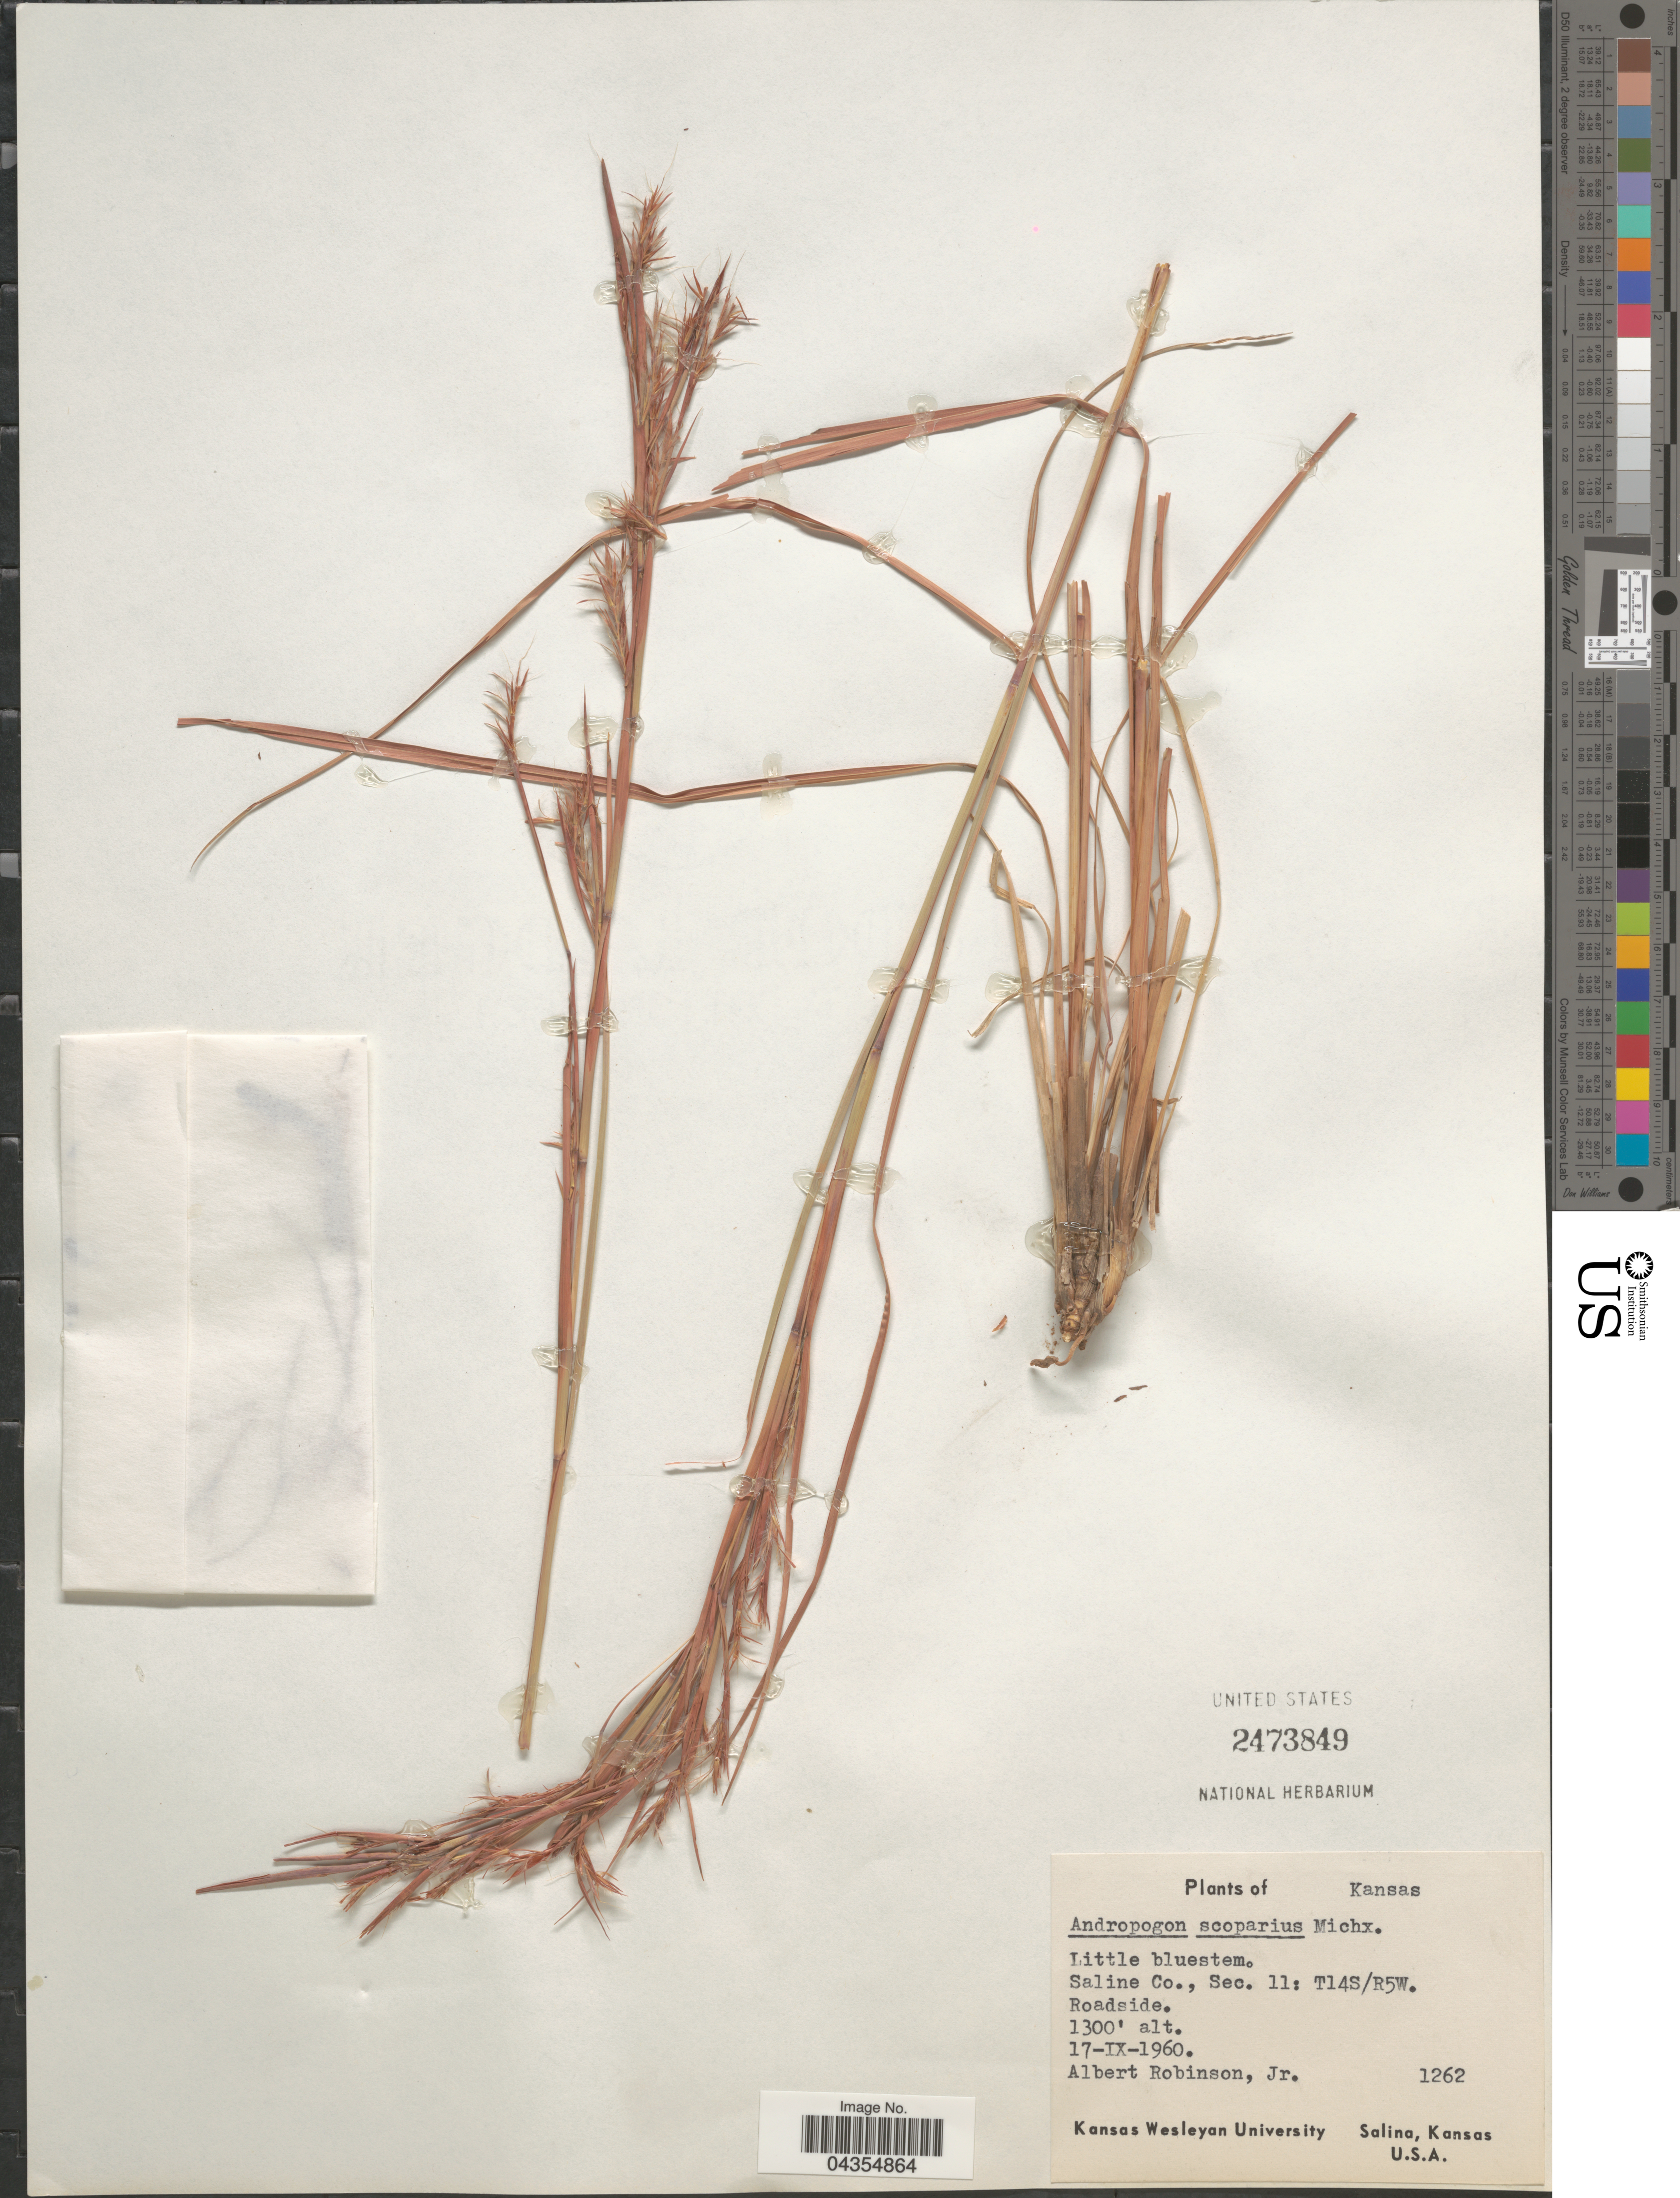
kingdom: Plantae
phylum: Tracheophyta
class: Liliopsida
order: Poales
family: Poaceae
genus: Schizachyrium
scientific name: Schizachyrium sanguineum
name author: (Retz.) Alston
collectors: A. Robinson Jr.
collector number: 1262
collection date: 1960-09-17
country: United States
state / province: Kansas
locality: Saline Co., Sec. 11: T14S/R5W.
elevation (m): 396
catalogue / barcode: US 2473849